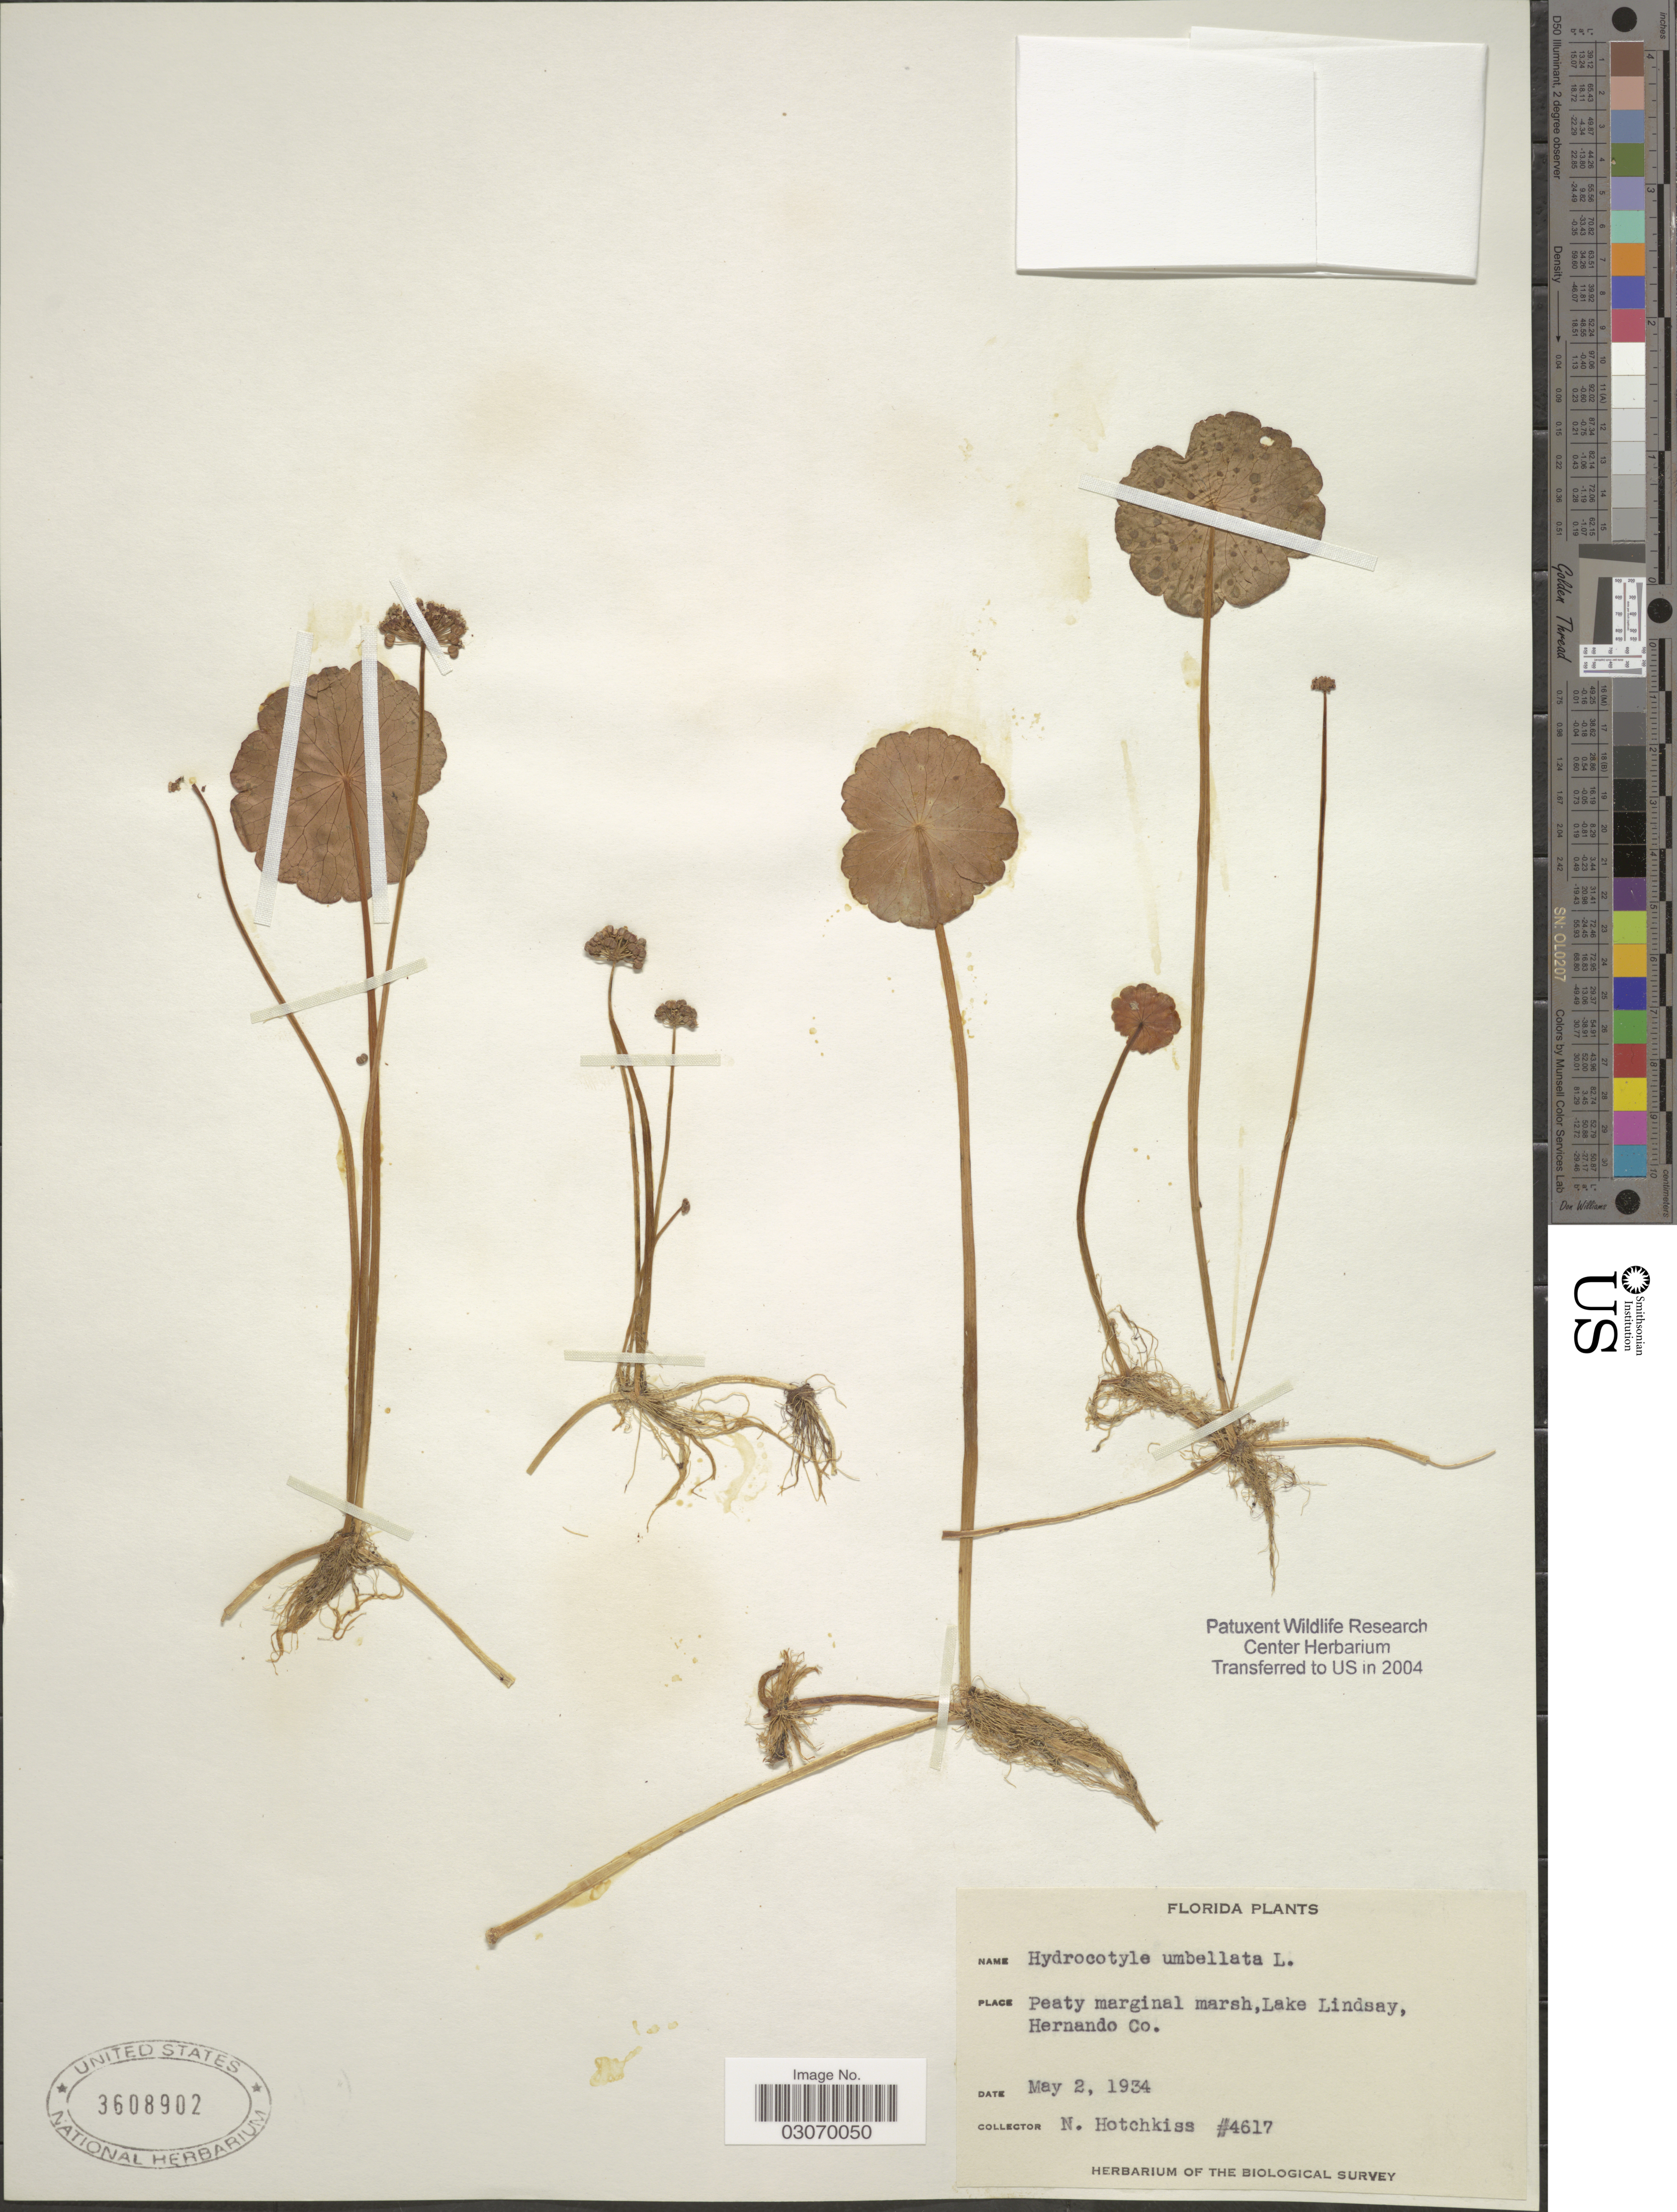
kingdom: Plantae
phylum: Tracheophyta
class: Magnoliopsida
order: Apiales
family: Araliaceae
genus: Hydrocotyle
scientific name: Hydrocotyle umbellata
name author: L.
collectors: N. Hotchkiss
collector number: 4617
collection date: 1934-05-02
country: United States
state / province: Florida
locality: Peaty marginal marsh, Lake Lindsay, Hernando Co.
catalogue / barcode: US 3608902